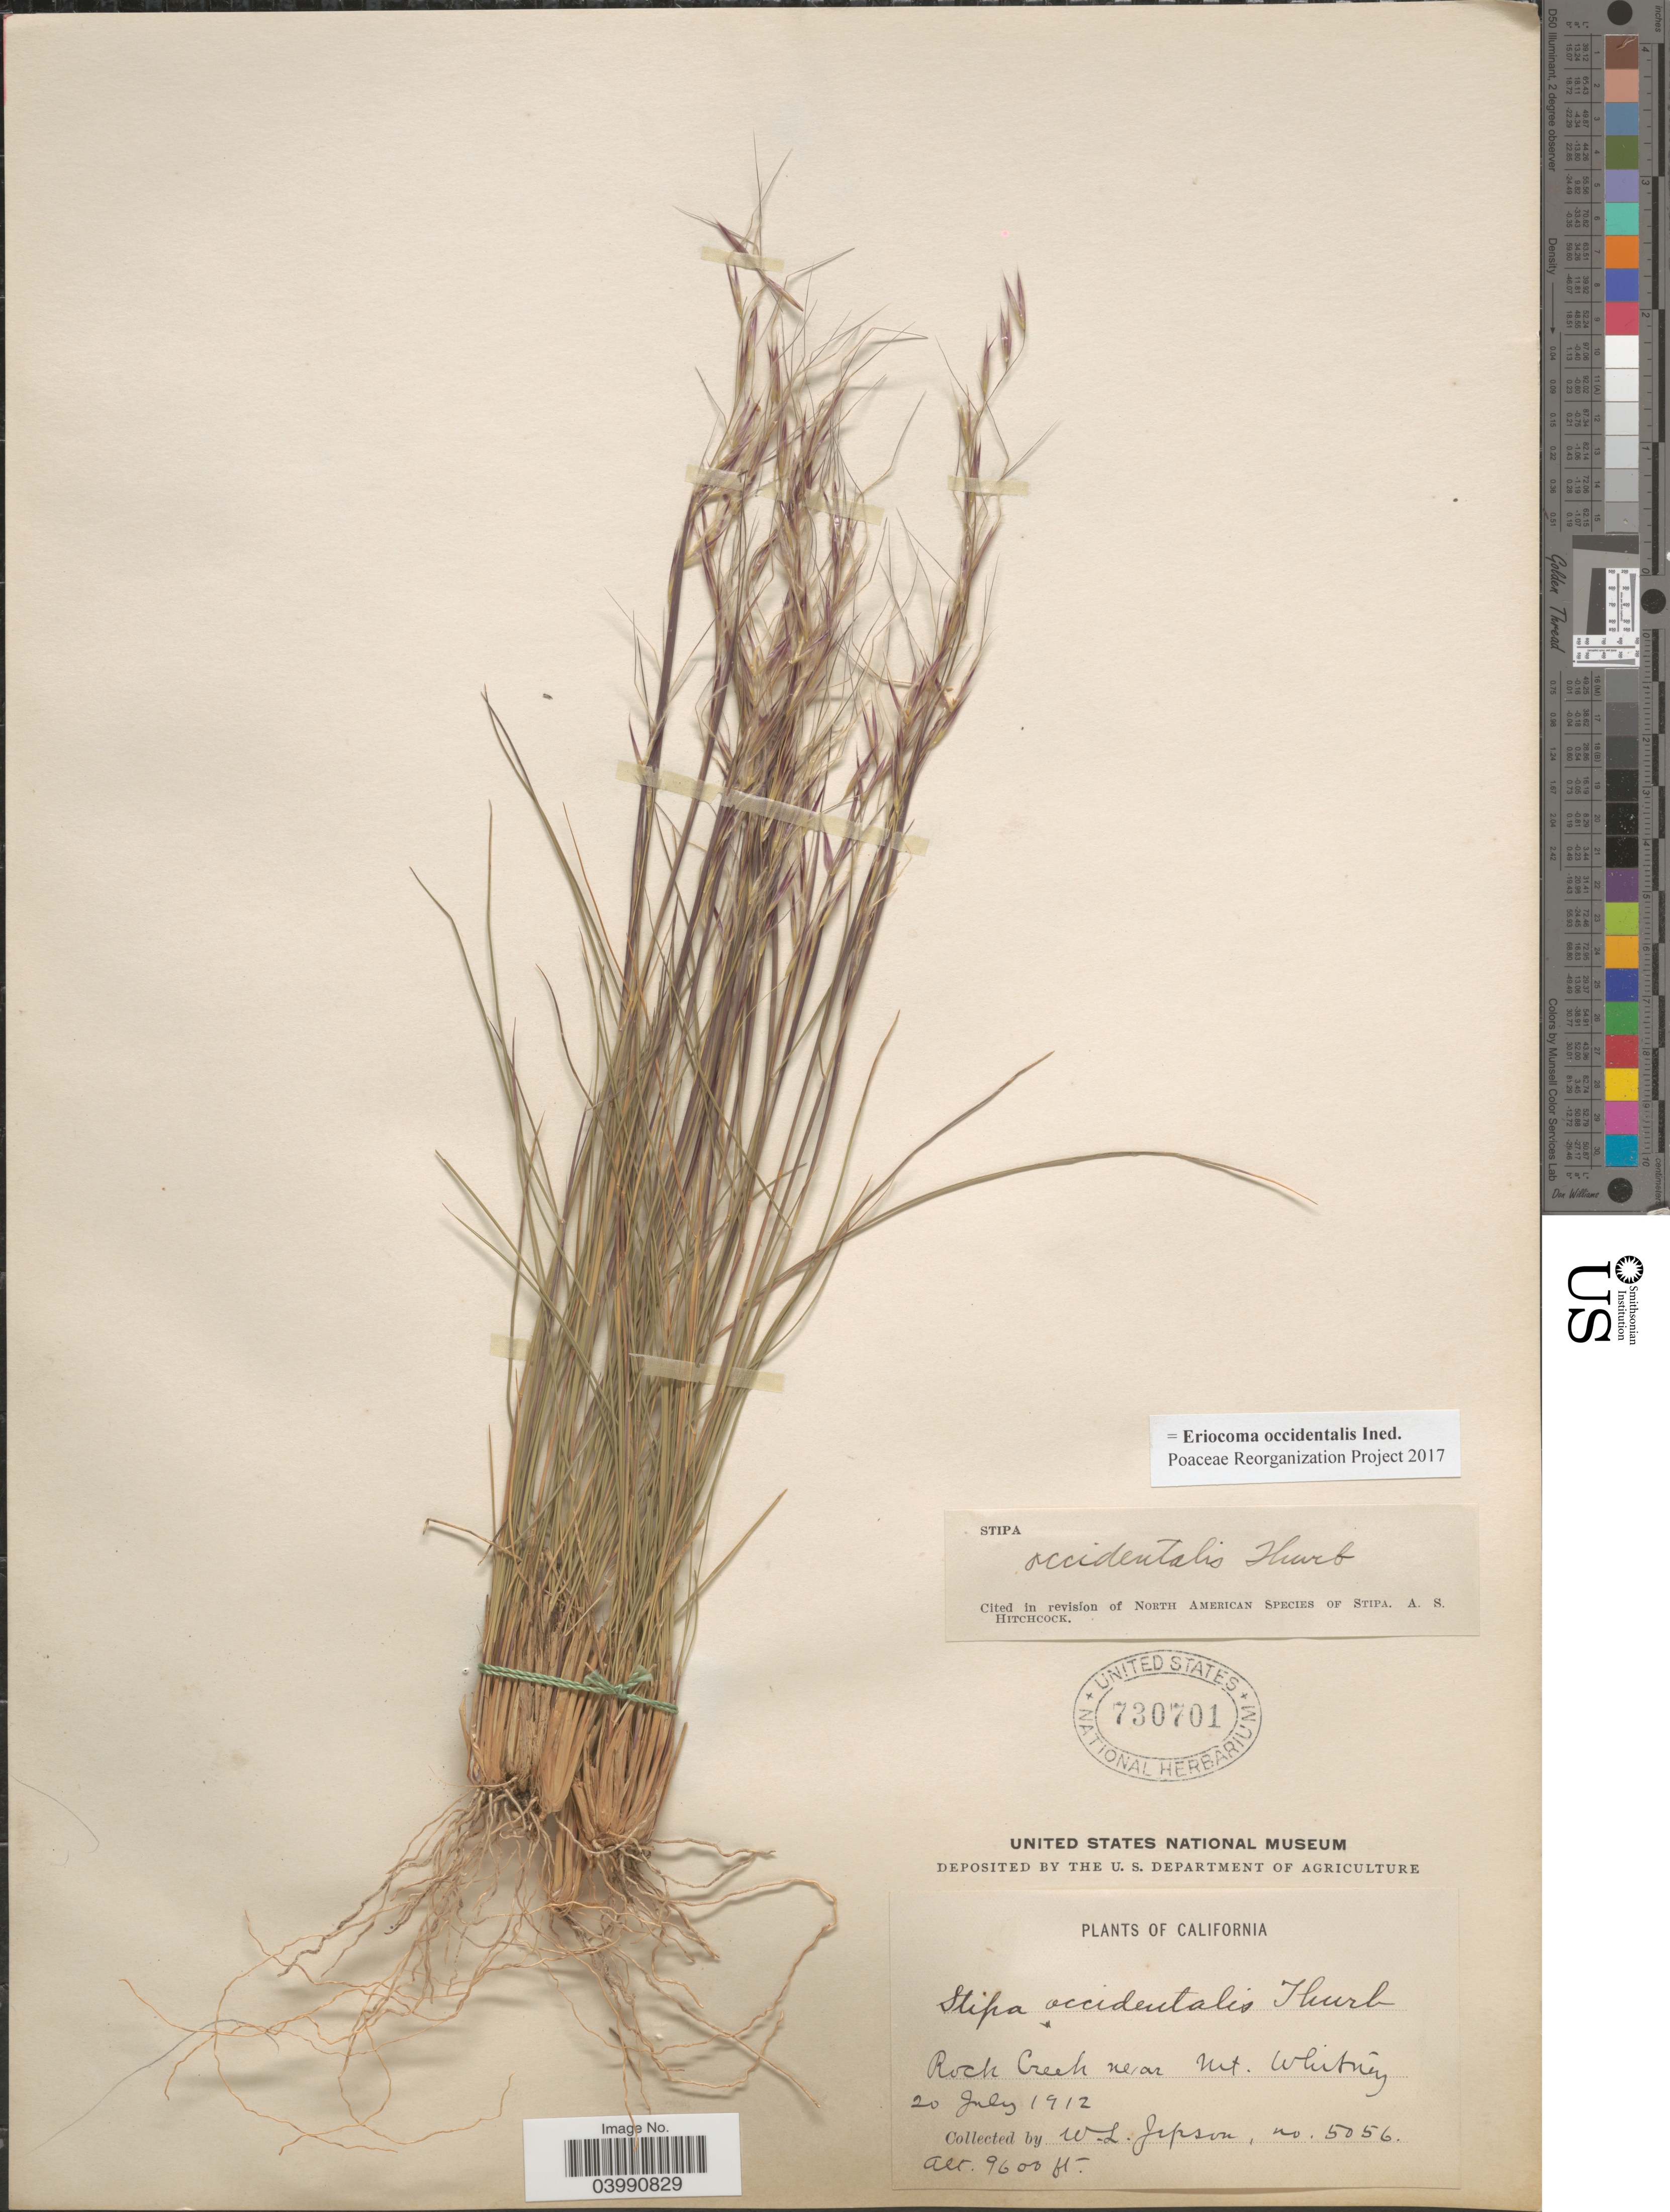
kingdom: Plantae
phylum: Tracheophyta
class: Liliopsida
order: Poales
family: Poaceae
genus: Eriocoma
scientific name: Eriocoma occidentalis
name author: (Thurb. ex S. Watson) Romasch.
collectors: W. L. Jepson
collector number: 5056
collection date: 1912-07-20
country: United States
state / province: California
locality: Rock Creek near Mt. Whitney.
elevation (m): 2926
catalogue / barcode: US 730701